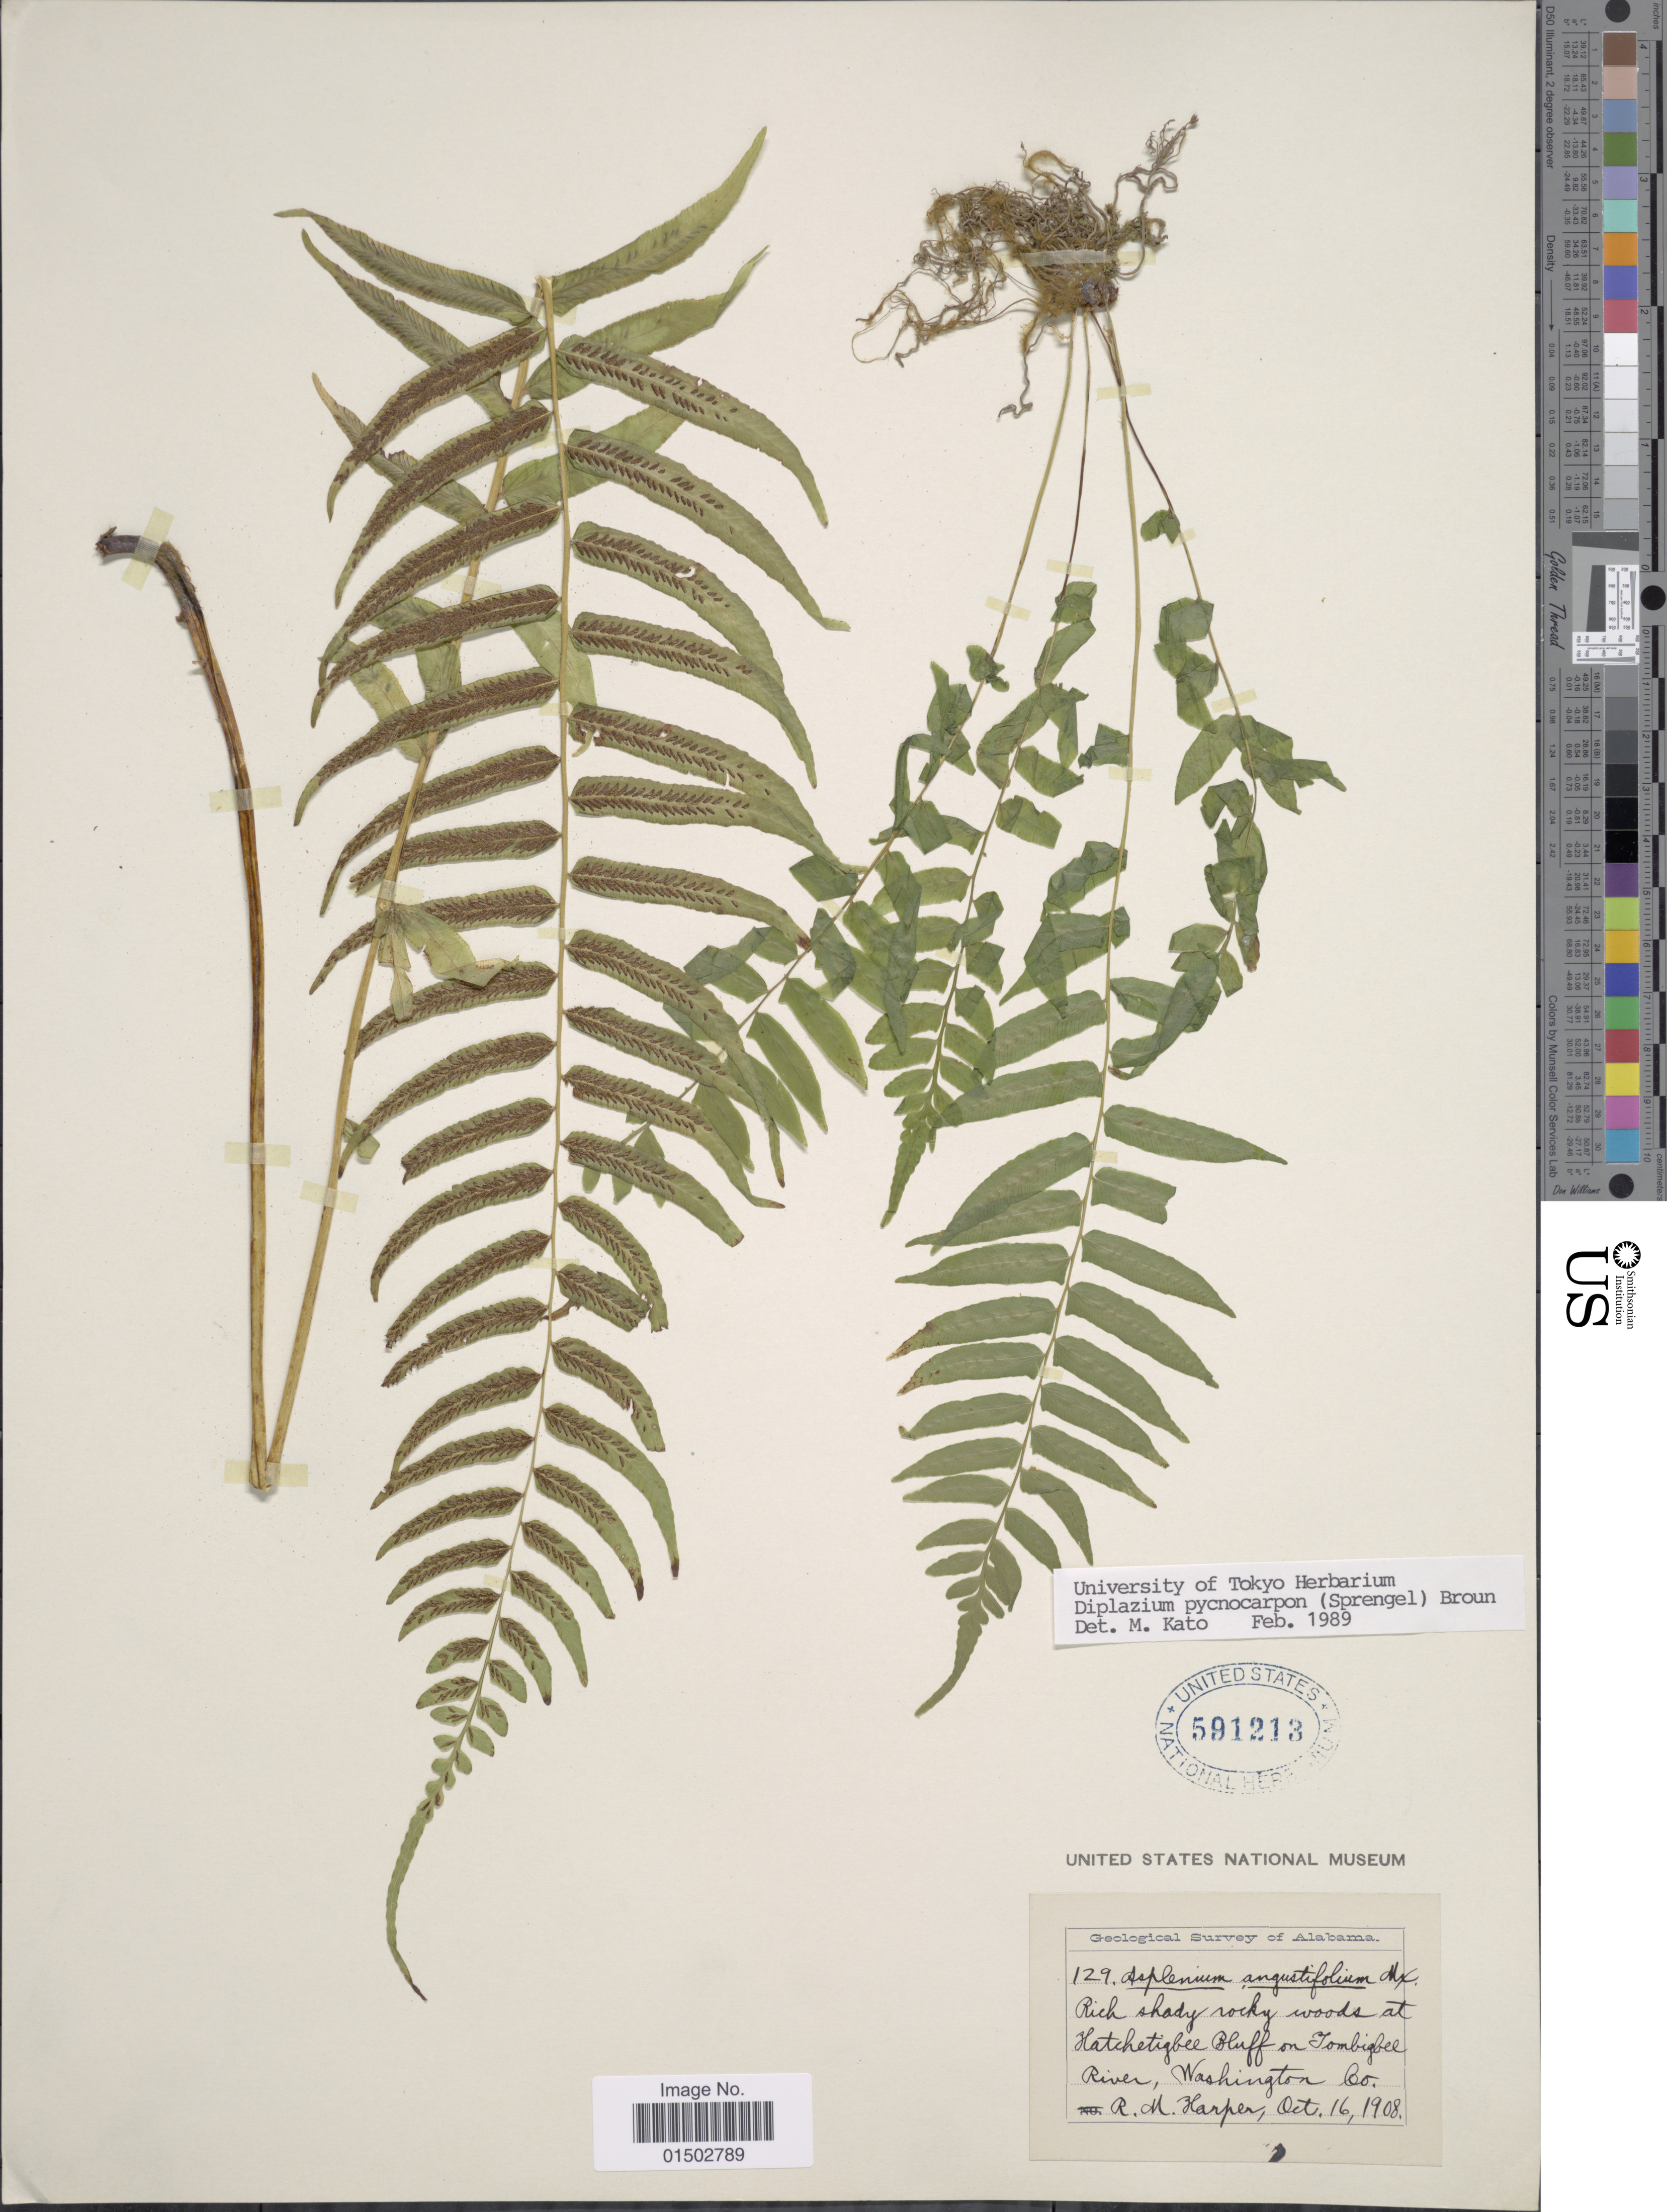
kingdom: Plantae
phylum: Tracheophyta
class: Polypodiopsida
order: Polypodiales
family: Diplaziopsidaceae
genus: Homalosorus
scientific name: Homalosorus pycnocarpos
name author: (Spreng.) Pic. Serm.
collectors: R. M. Harper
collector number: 129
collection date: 1908-10-16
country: United States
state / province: Alabama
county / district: Washington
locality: Hatchetigbee Bluff on Tombigbee River, Washington Co.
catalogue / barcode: US 591213